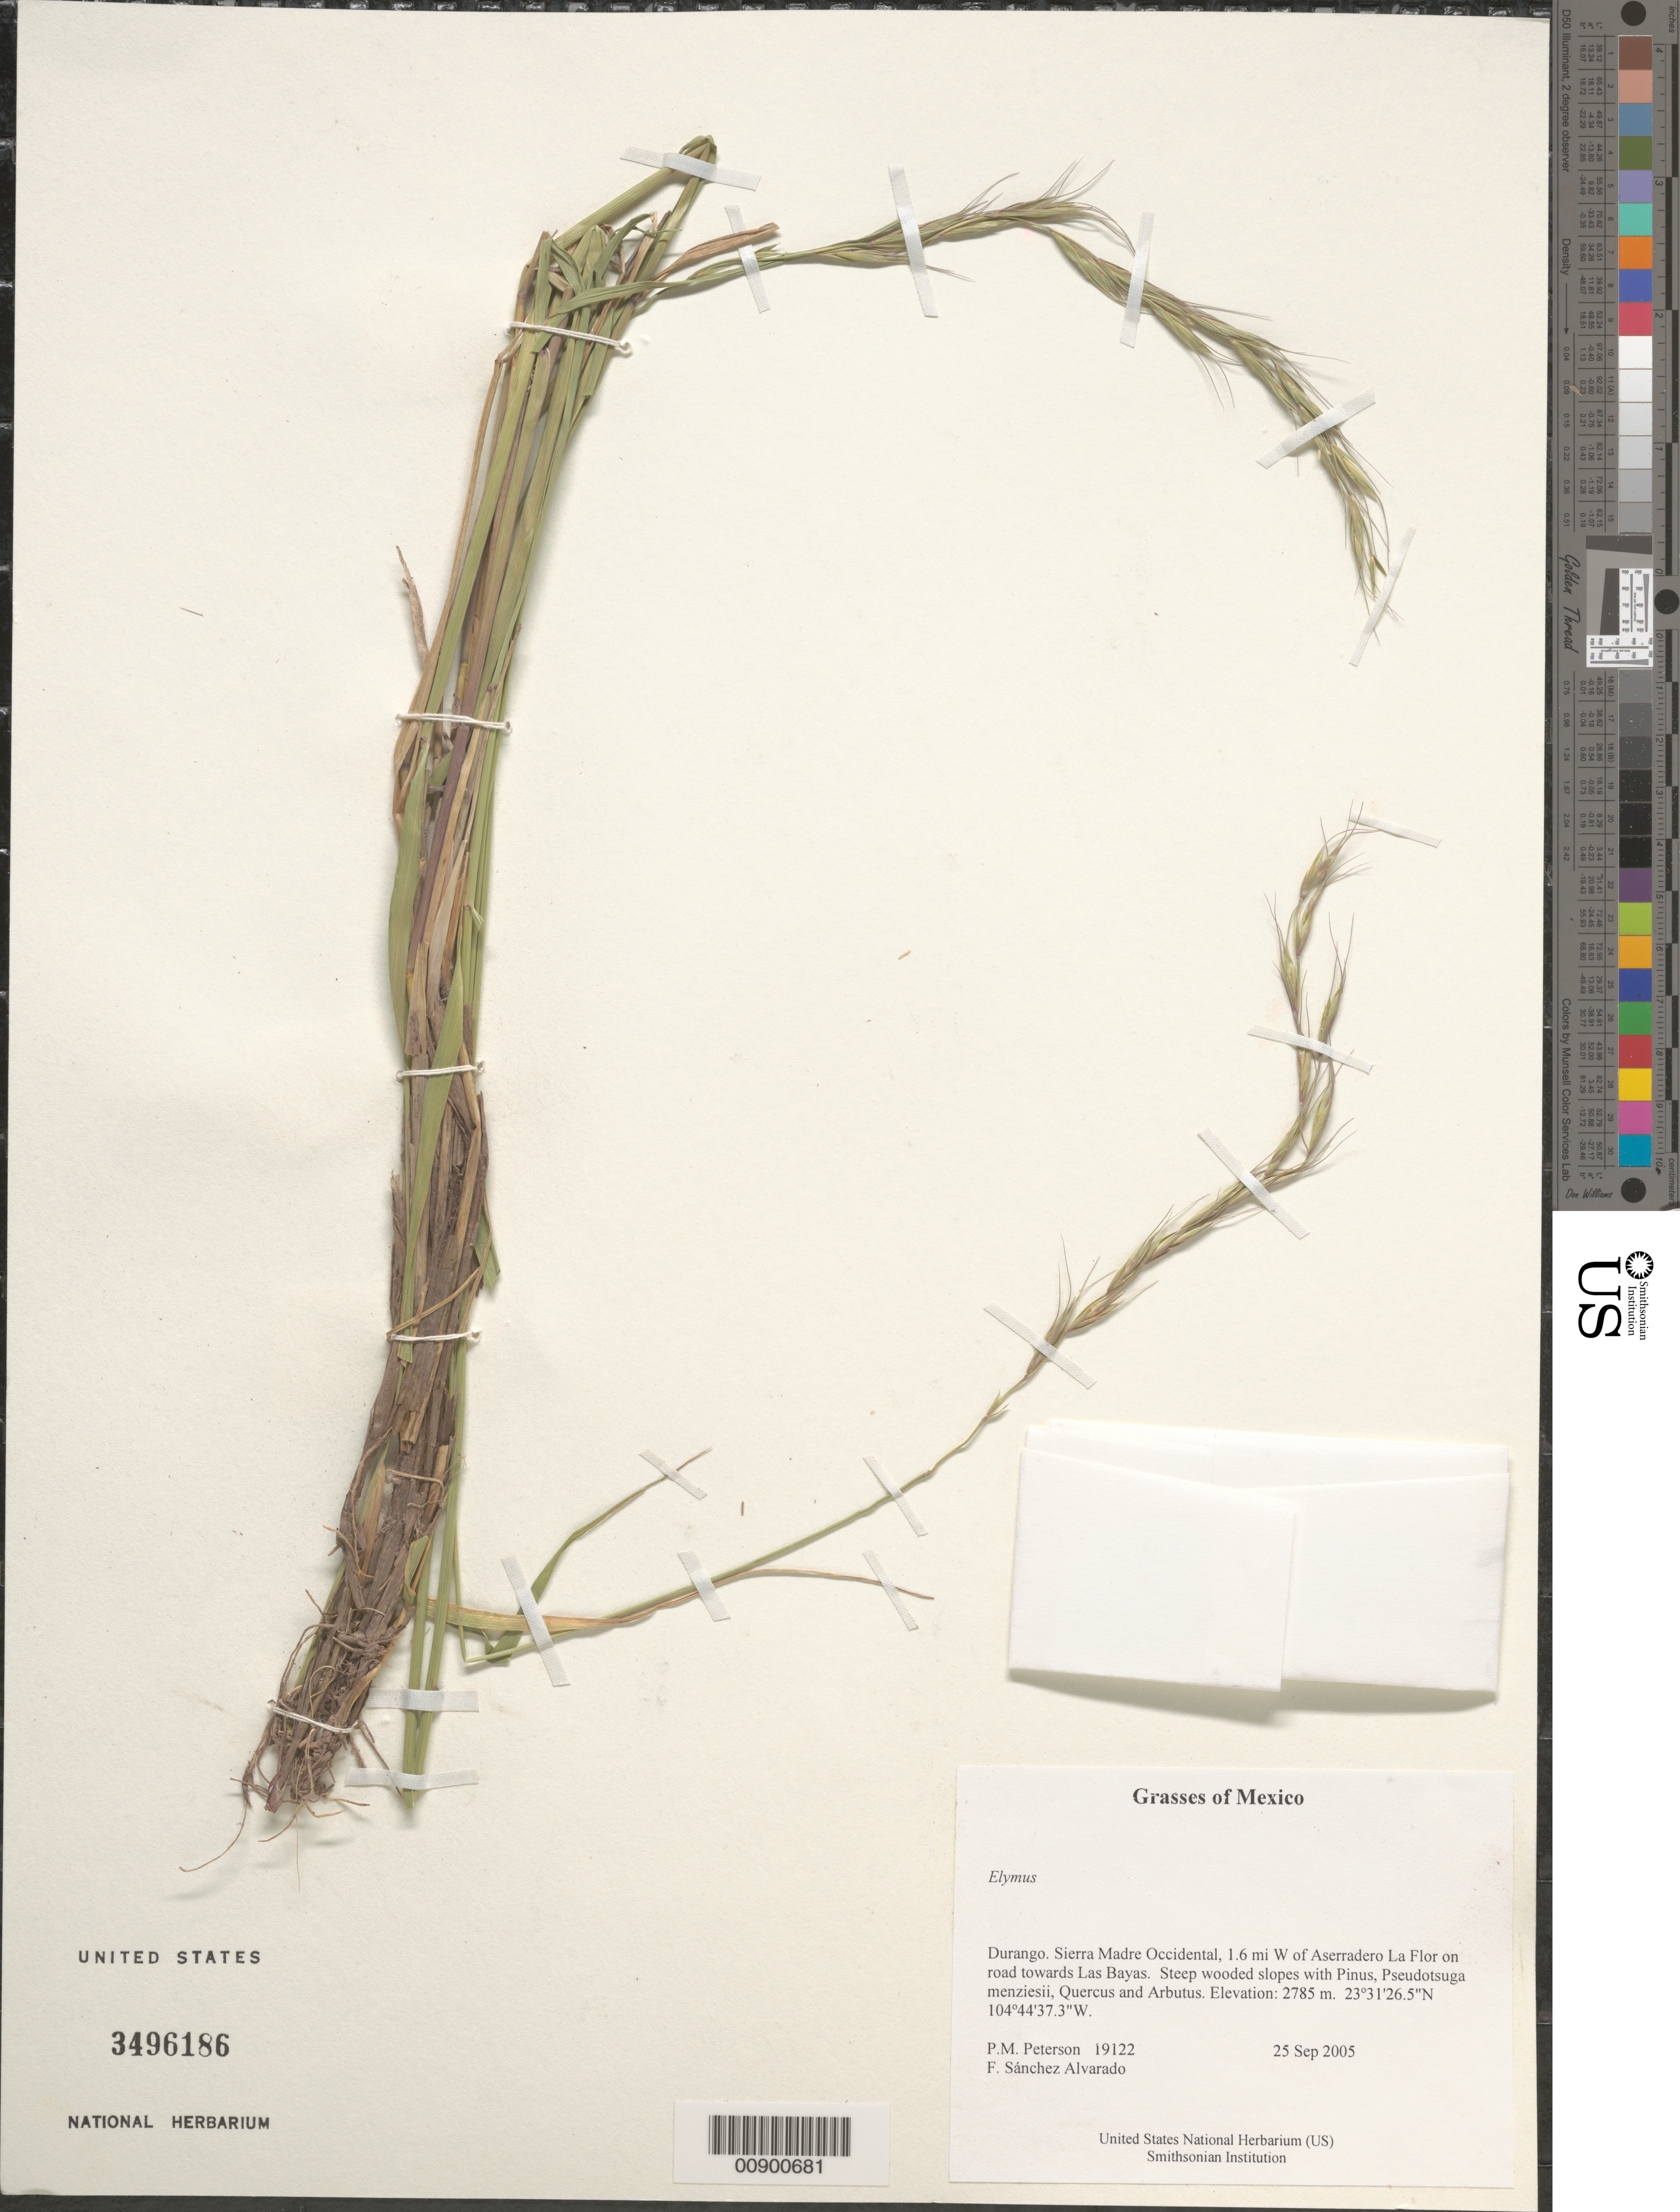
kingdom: Plantae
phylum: Tracheophyta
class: Liliopsida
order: Poales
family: Poaceae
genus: Elymus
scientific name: Elymus sp.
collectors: P. M. Peterson & F. Sánchez Alvarado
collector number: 19122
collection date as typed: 25 Sep 2005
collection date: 2005-09-25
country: Mexico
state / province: Durango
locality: Sierra Madre Occidental, 1.6 mi W of Aserradero La Flor on road towards Las Bayas. Steep wooded slopes with Pinus, Pseudotsuga menziesii, Quercus and Arbutus.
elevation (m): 2785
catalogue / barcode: US 3496186